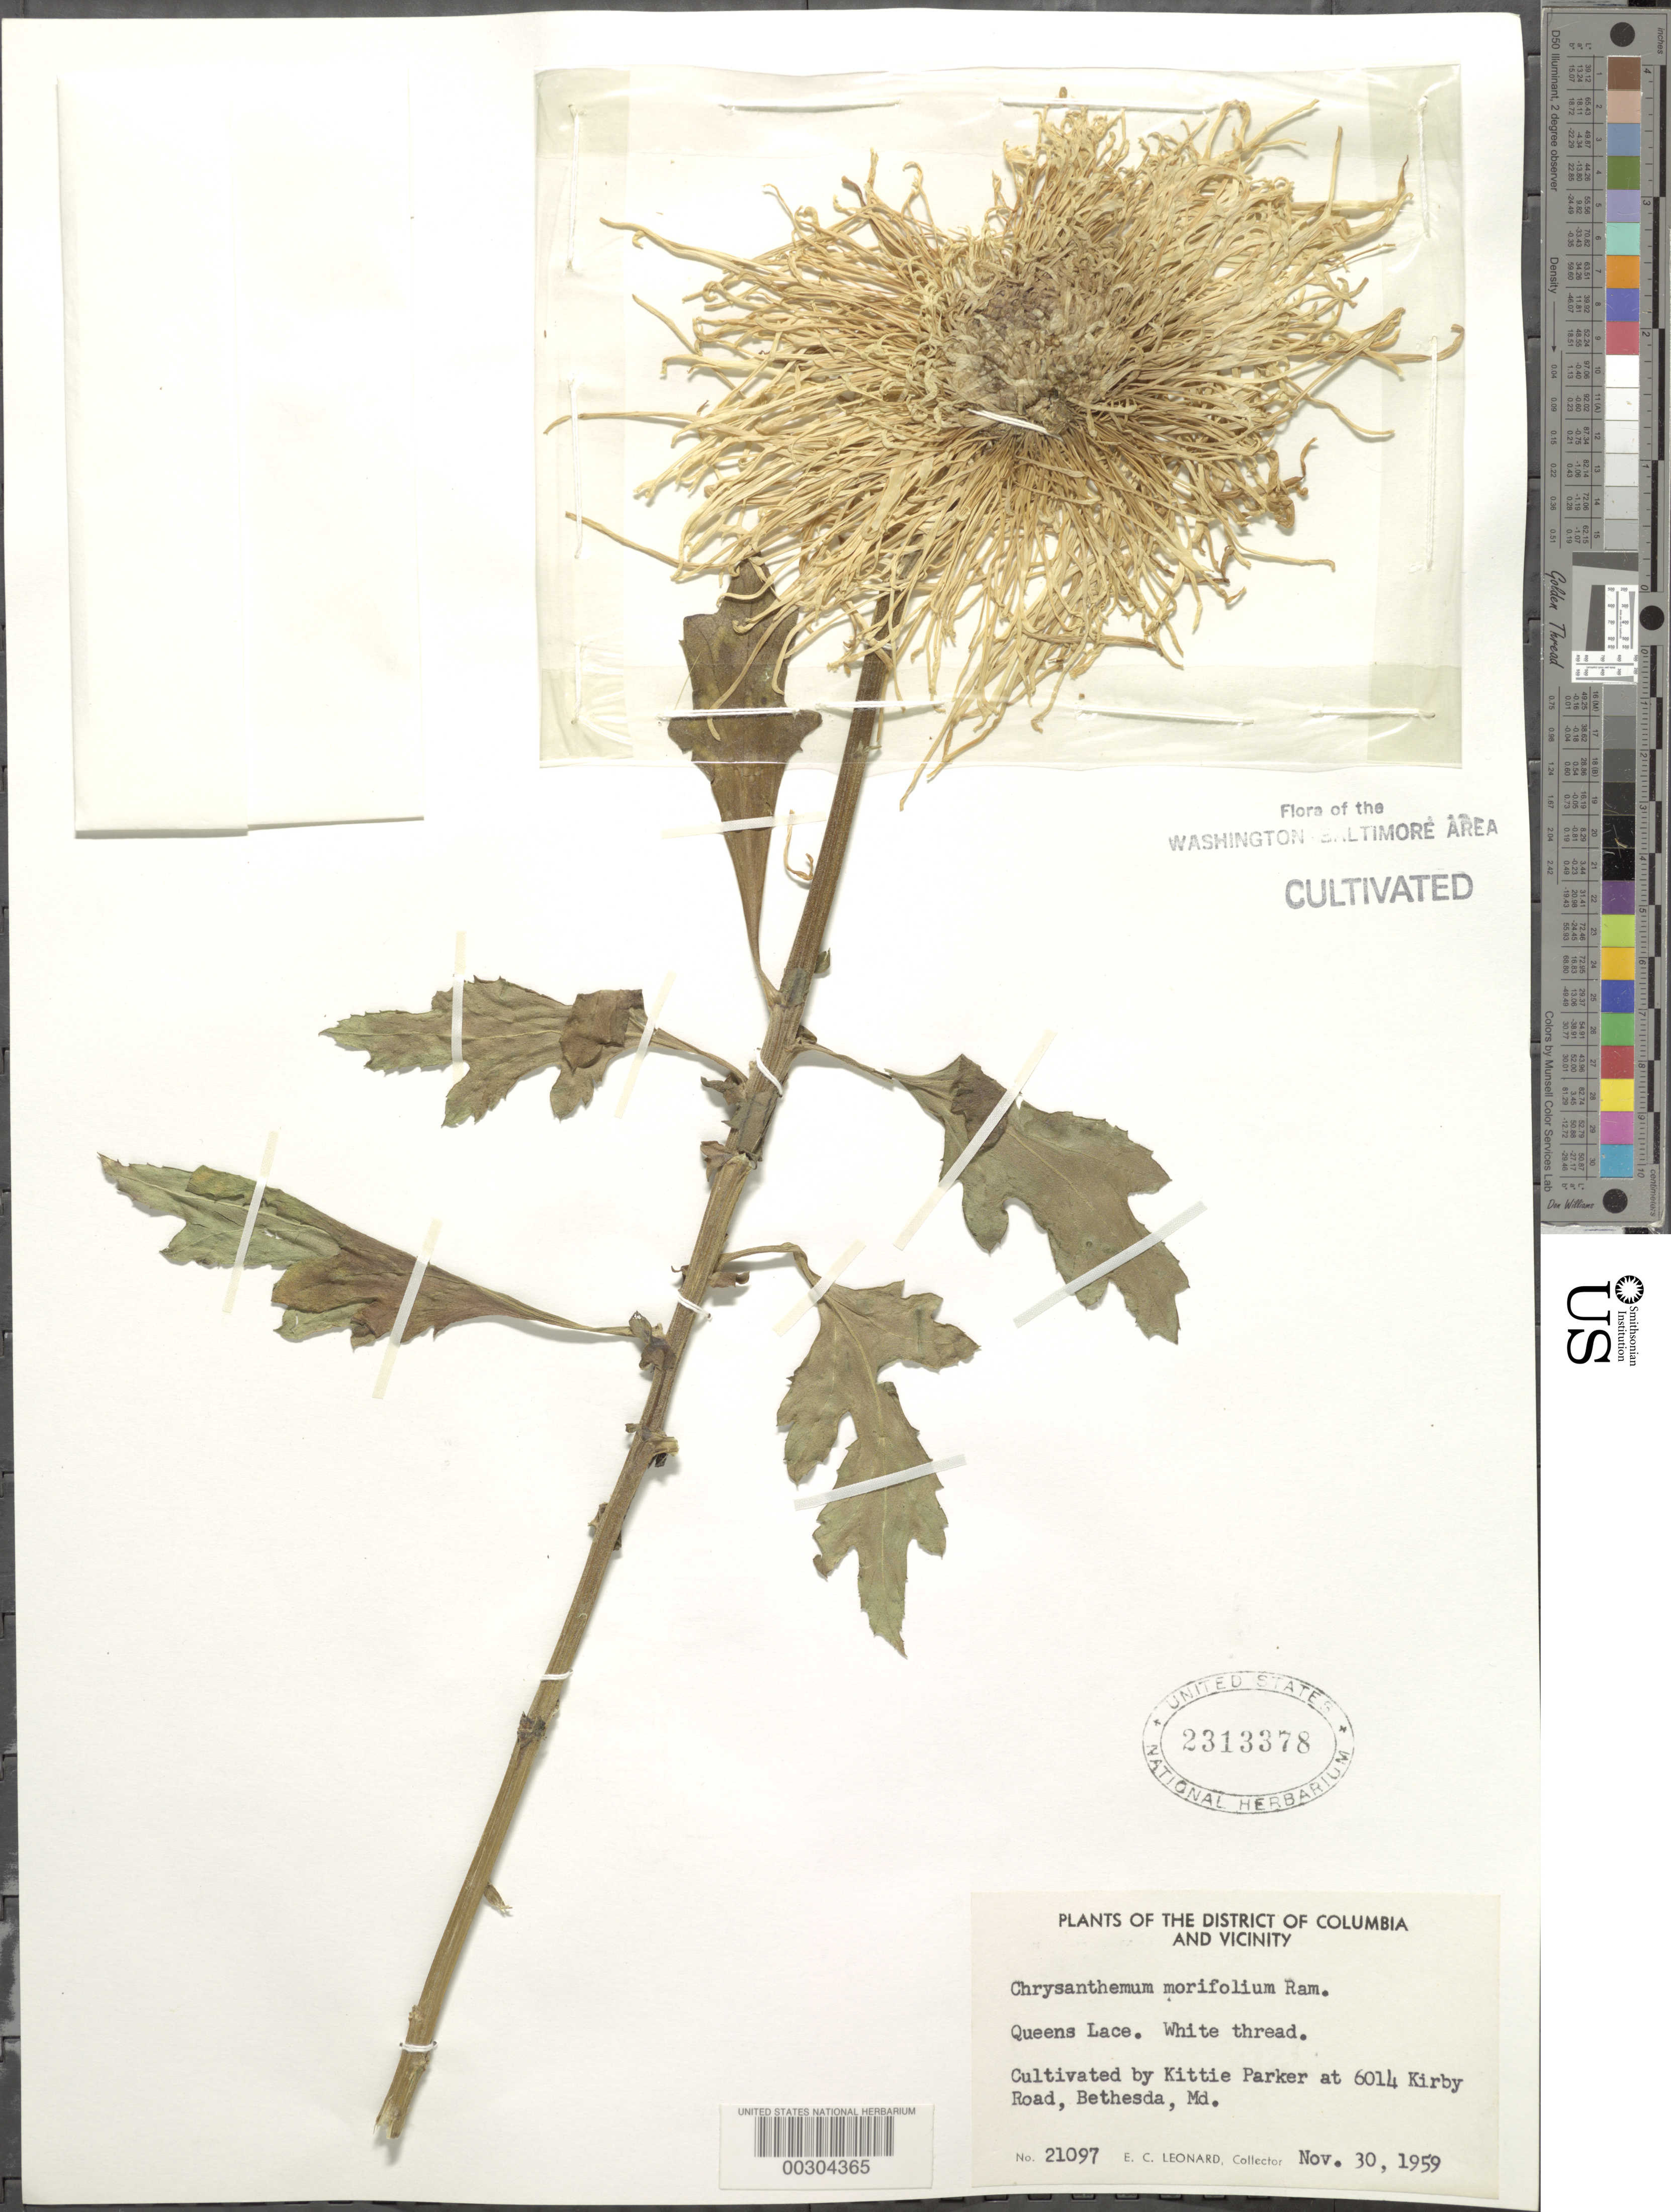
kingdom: Plantae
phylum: Tracheophyta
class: Magnoliopsida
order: Asterales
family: Asteraceae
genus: Chrysanthemum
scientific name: Chrysanthemum morifolium 'Queens Lace'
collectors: E. C. Leonard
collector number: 21097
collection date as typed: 30 Nov 1959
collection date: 1959-11-30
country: United States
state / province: Maryland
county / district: Montgomery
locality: Bethesda, 6014 Kirby Rd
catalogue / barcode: US 2313378